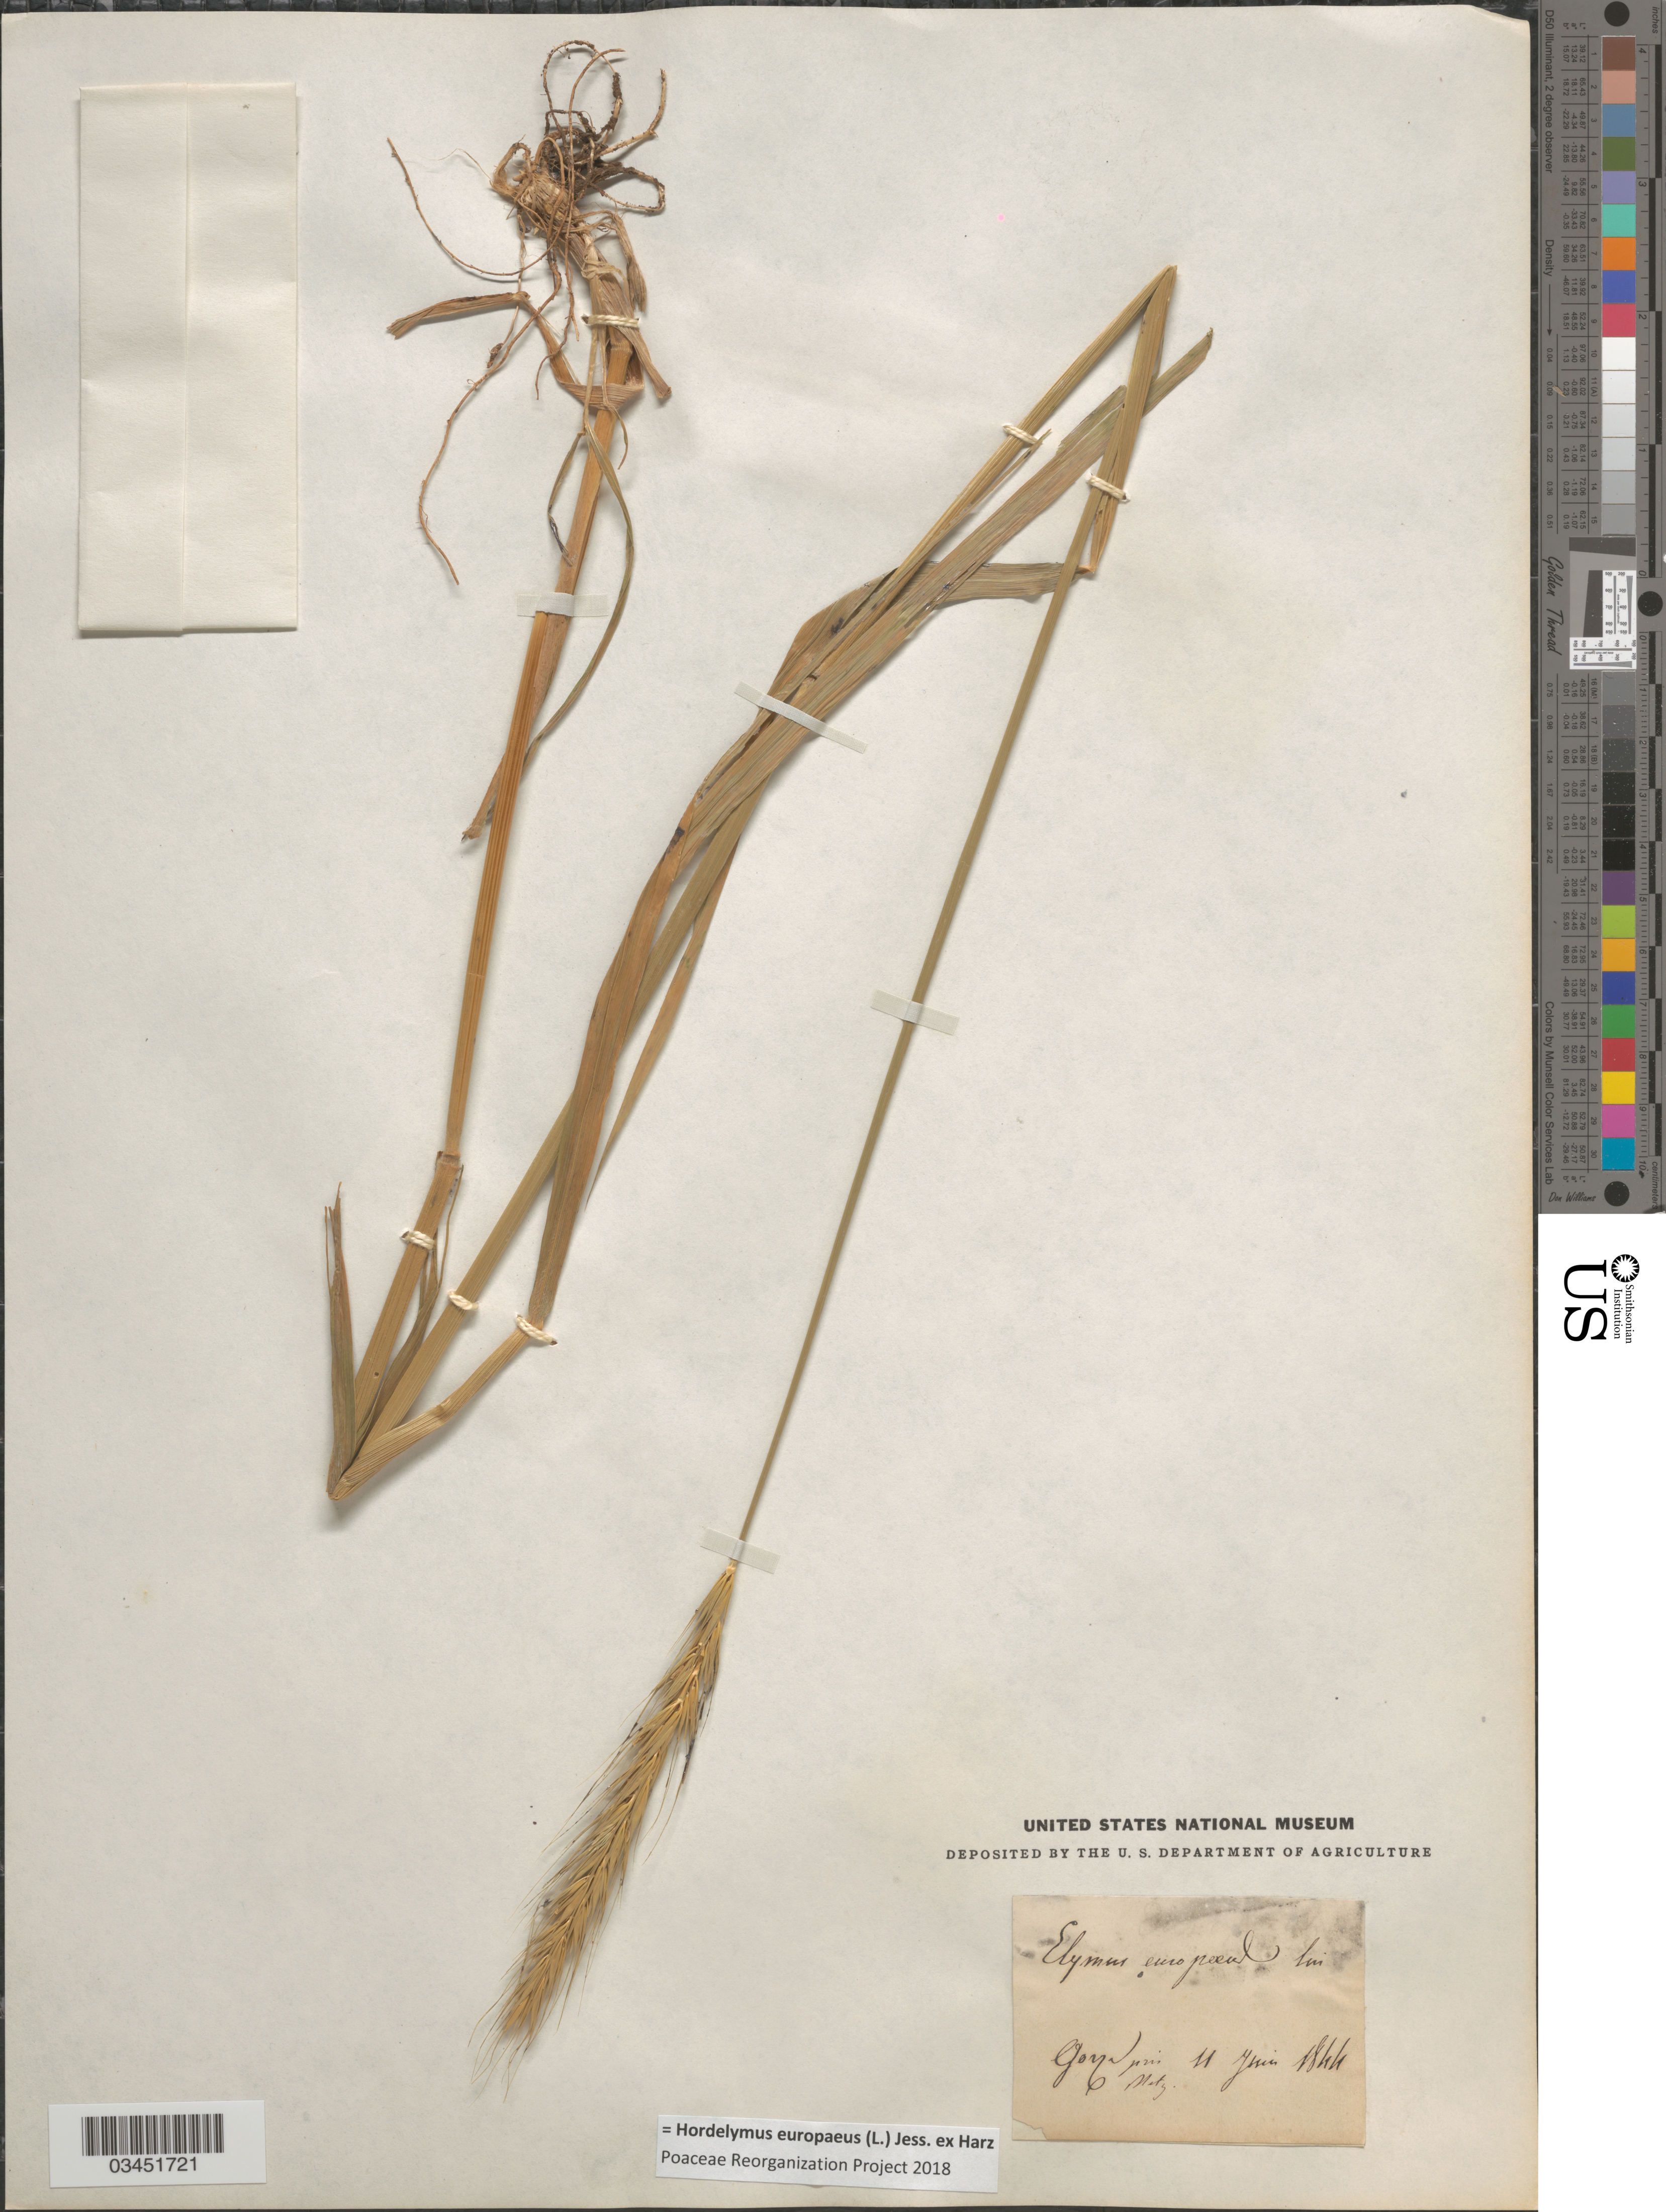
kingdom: Plantae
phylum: Tracheophyta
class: Liliopsida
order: Poales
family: Poaceae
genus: Hordelymus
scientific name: Hordelymus europaeus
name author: (L.) Jess. ex Harz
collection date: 1844-06-11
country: France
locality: Gorga prés Metz.